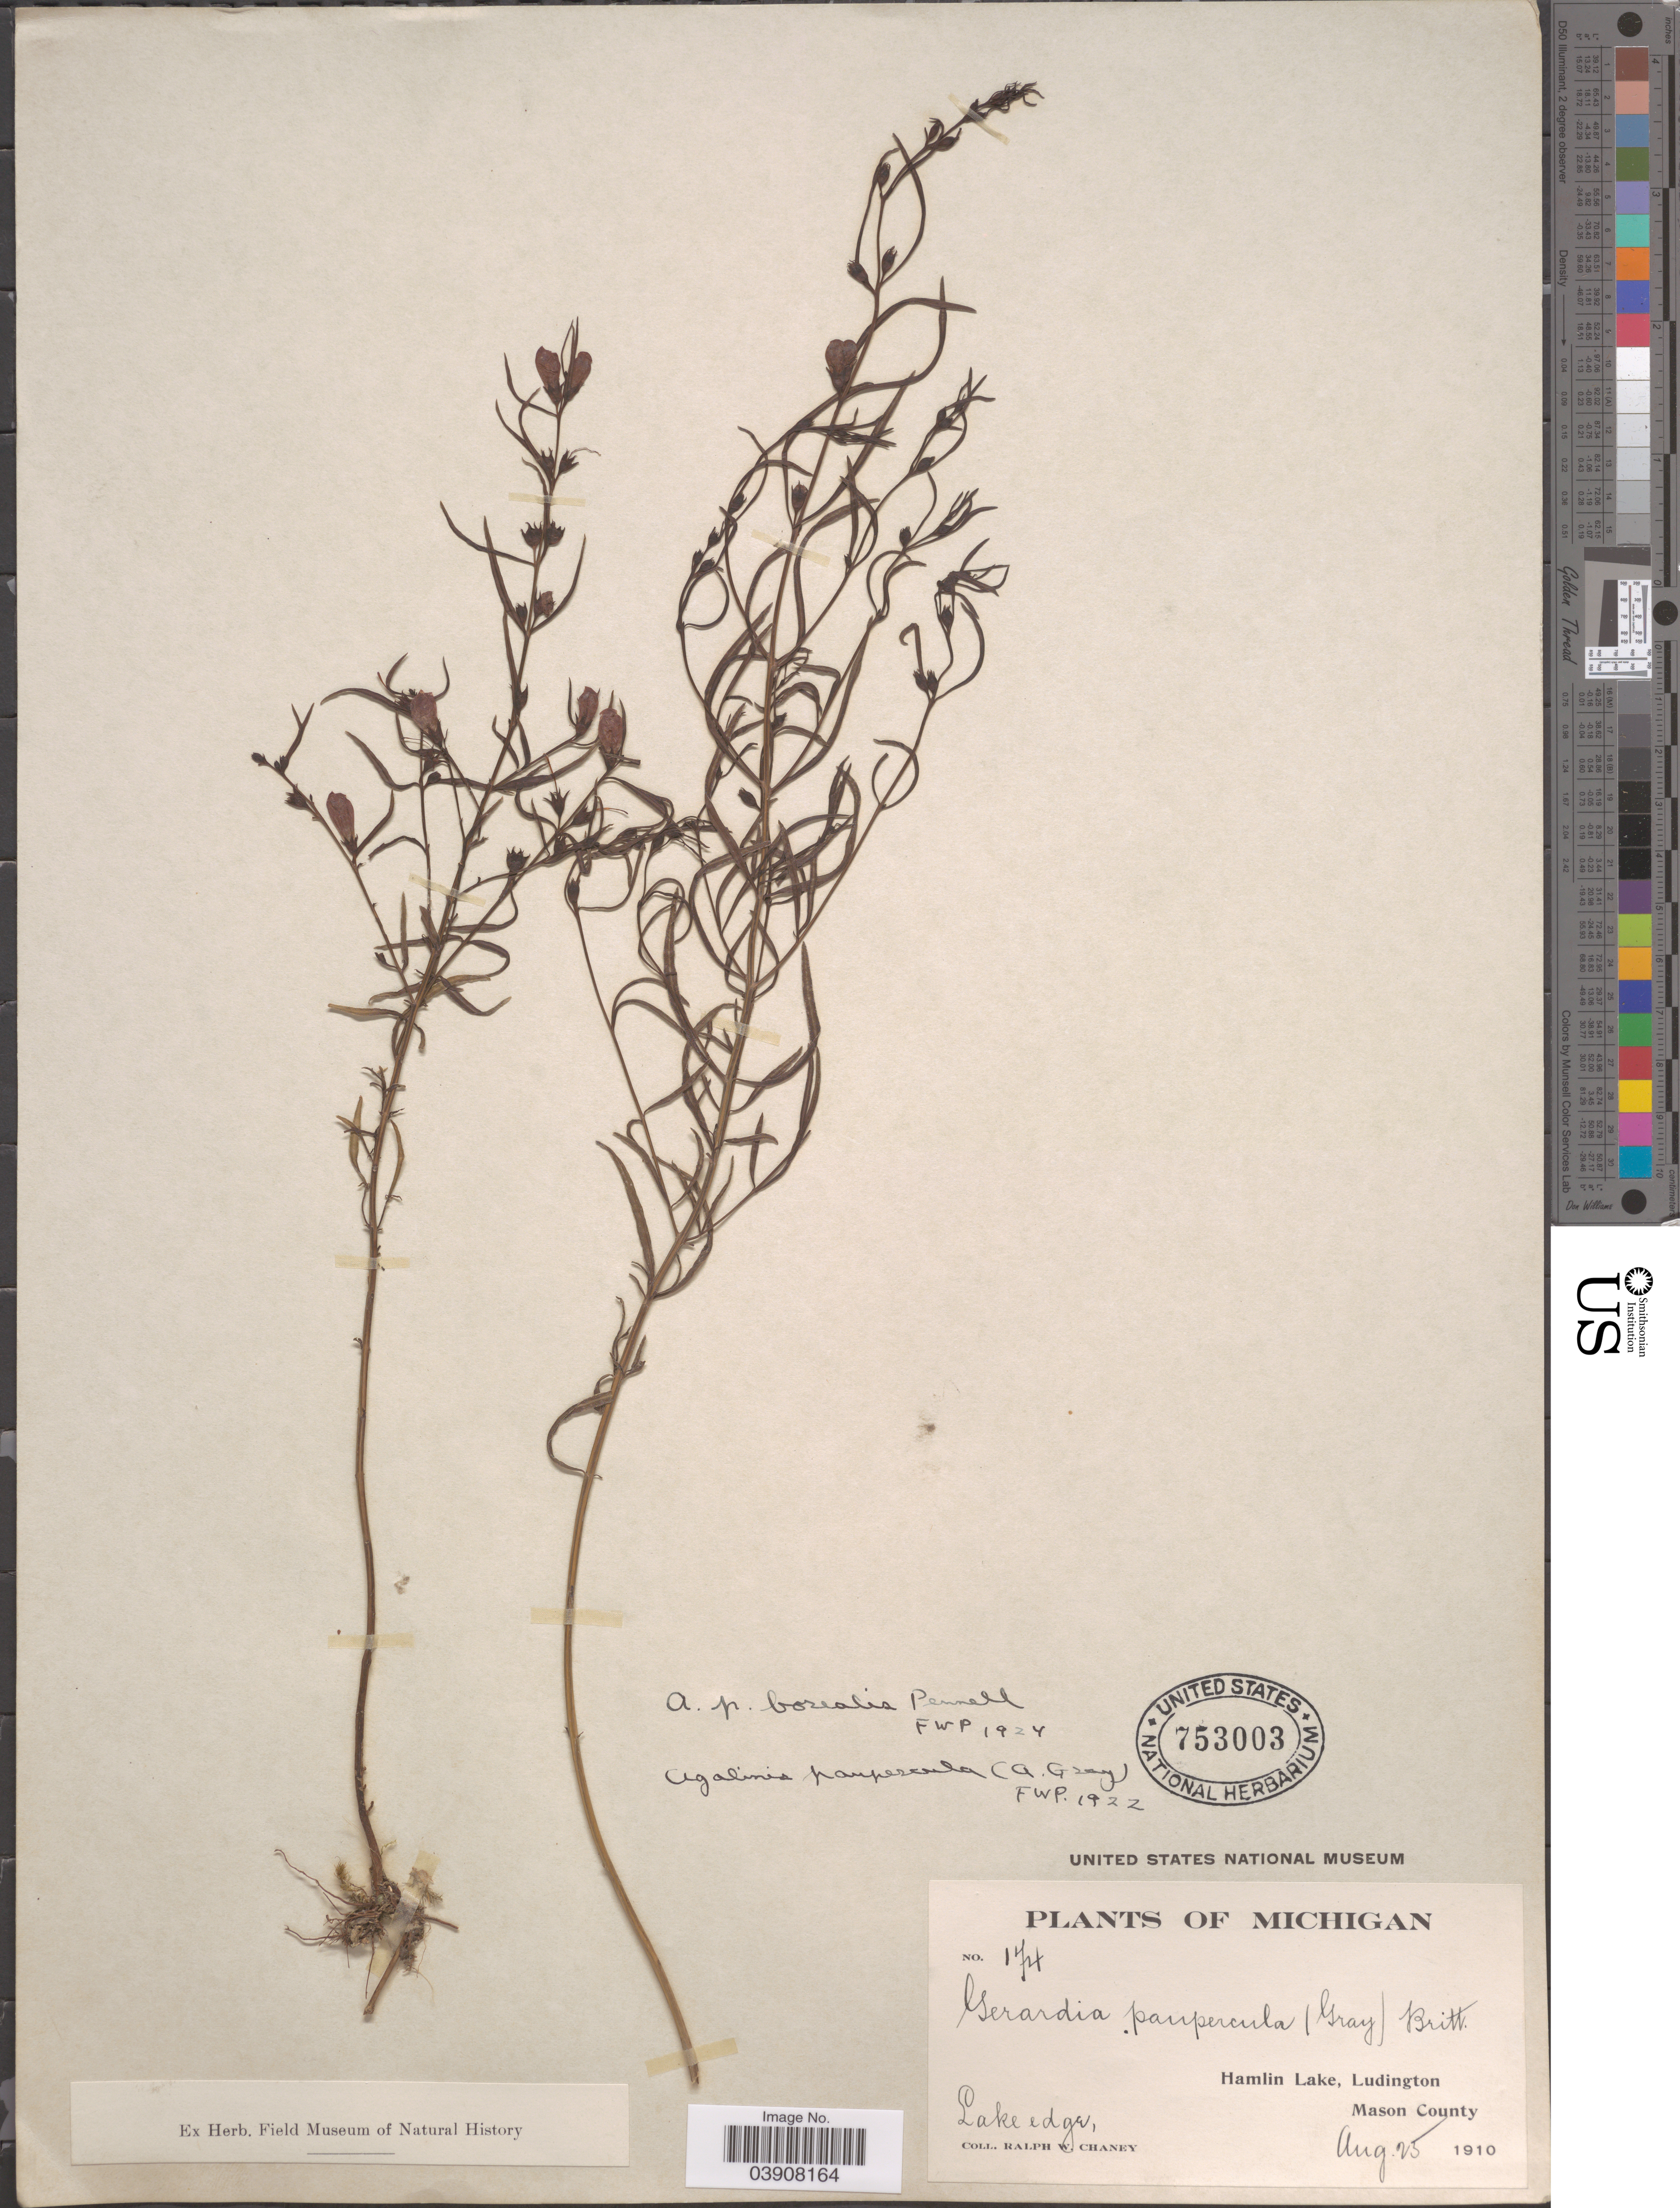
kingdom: Plantae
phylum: Tracheophyta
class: Magnoliopsida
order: Lamiales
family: Orobanchaceae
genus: Agalinis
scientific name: Agalinis paupercula var. borealis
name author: Pennell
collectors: R. Chaney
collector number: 174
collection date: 1910-08-25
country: United States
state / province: Michigan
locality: Hamlin Lake, Ludington. Mason County.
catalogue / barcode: US 753003